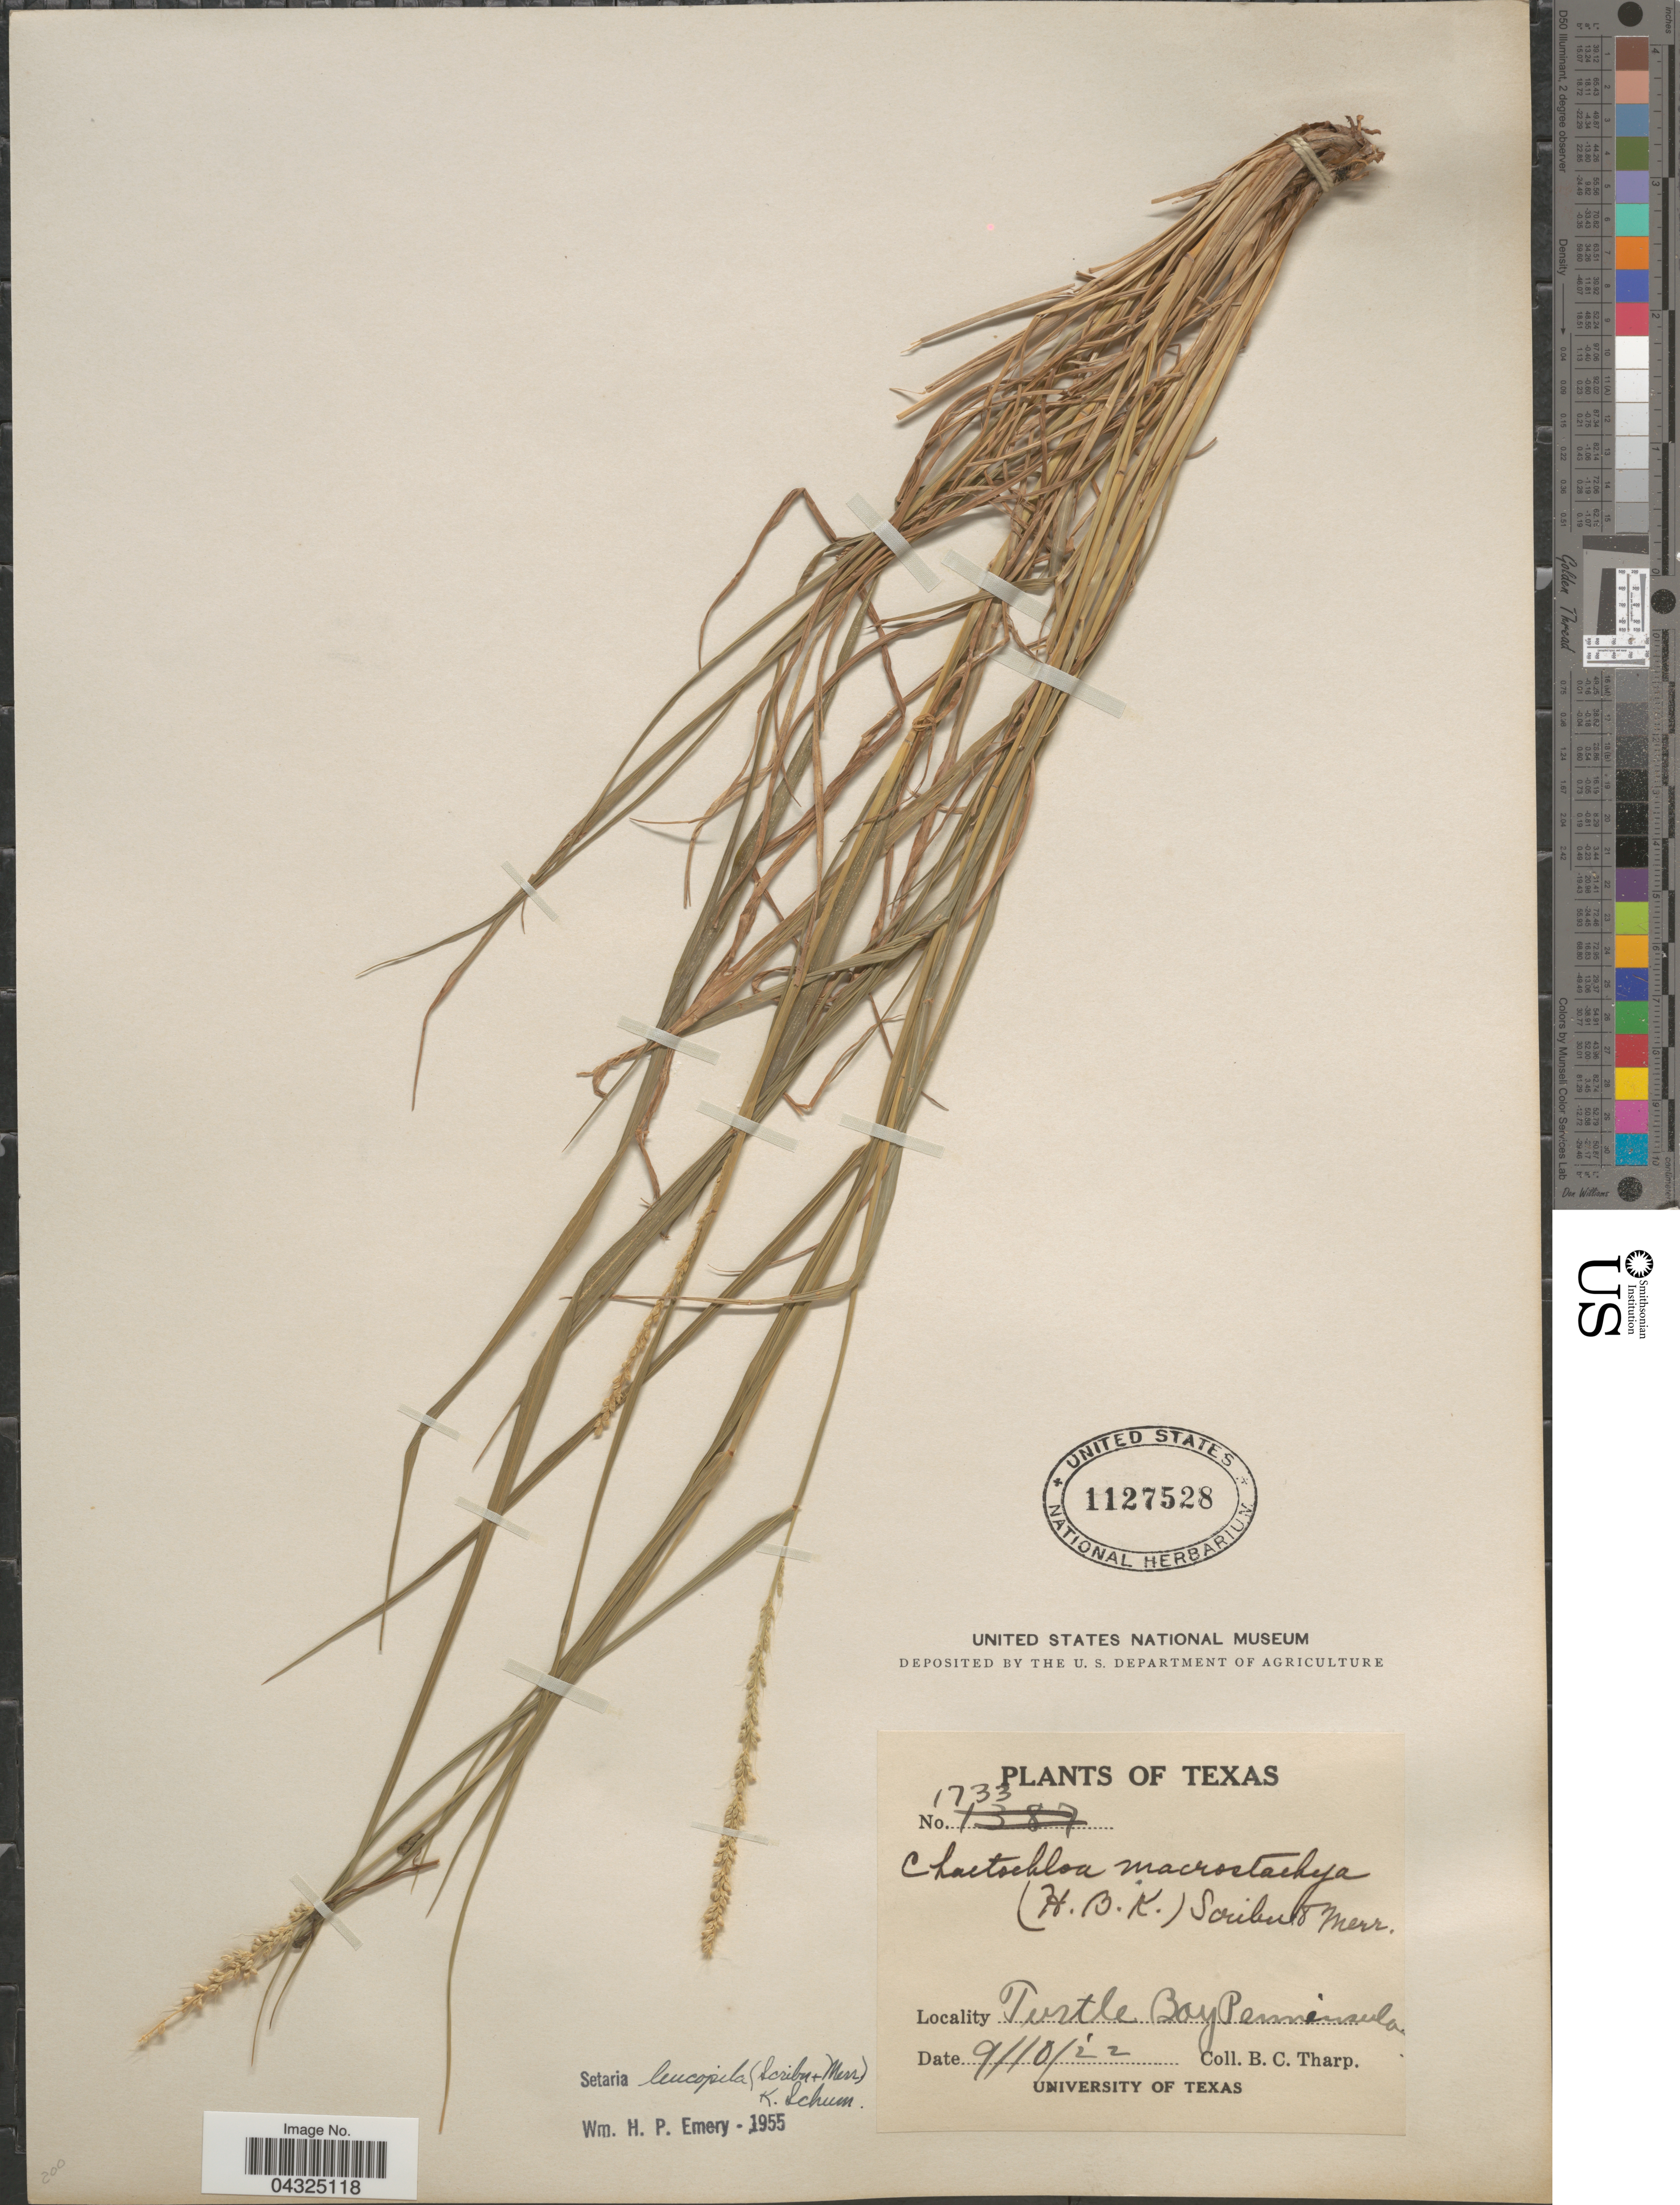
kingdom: Plantae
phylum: Tracheophyta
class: Liliopsida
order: Poales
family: Poaceae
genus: Setaria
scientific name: Setaria leucopila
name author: (Scribn. & Merr.) K. Schum.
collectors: B. C. Tharp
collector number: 1733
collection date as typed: Transcribed d/m/y: 10/9/22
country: United States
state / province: Texas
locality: Turtle Bay Peninsula.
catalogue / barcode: US 1127528